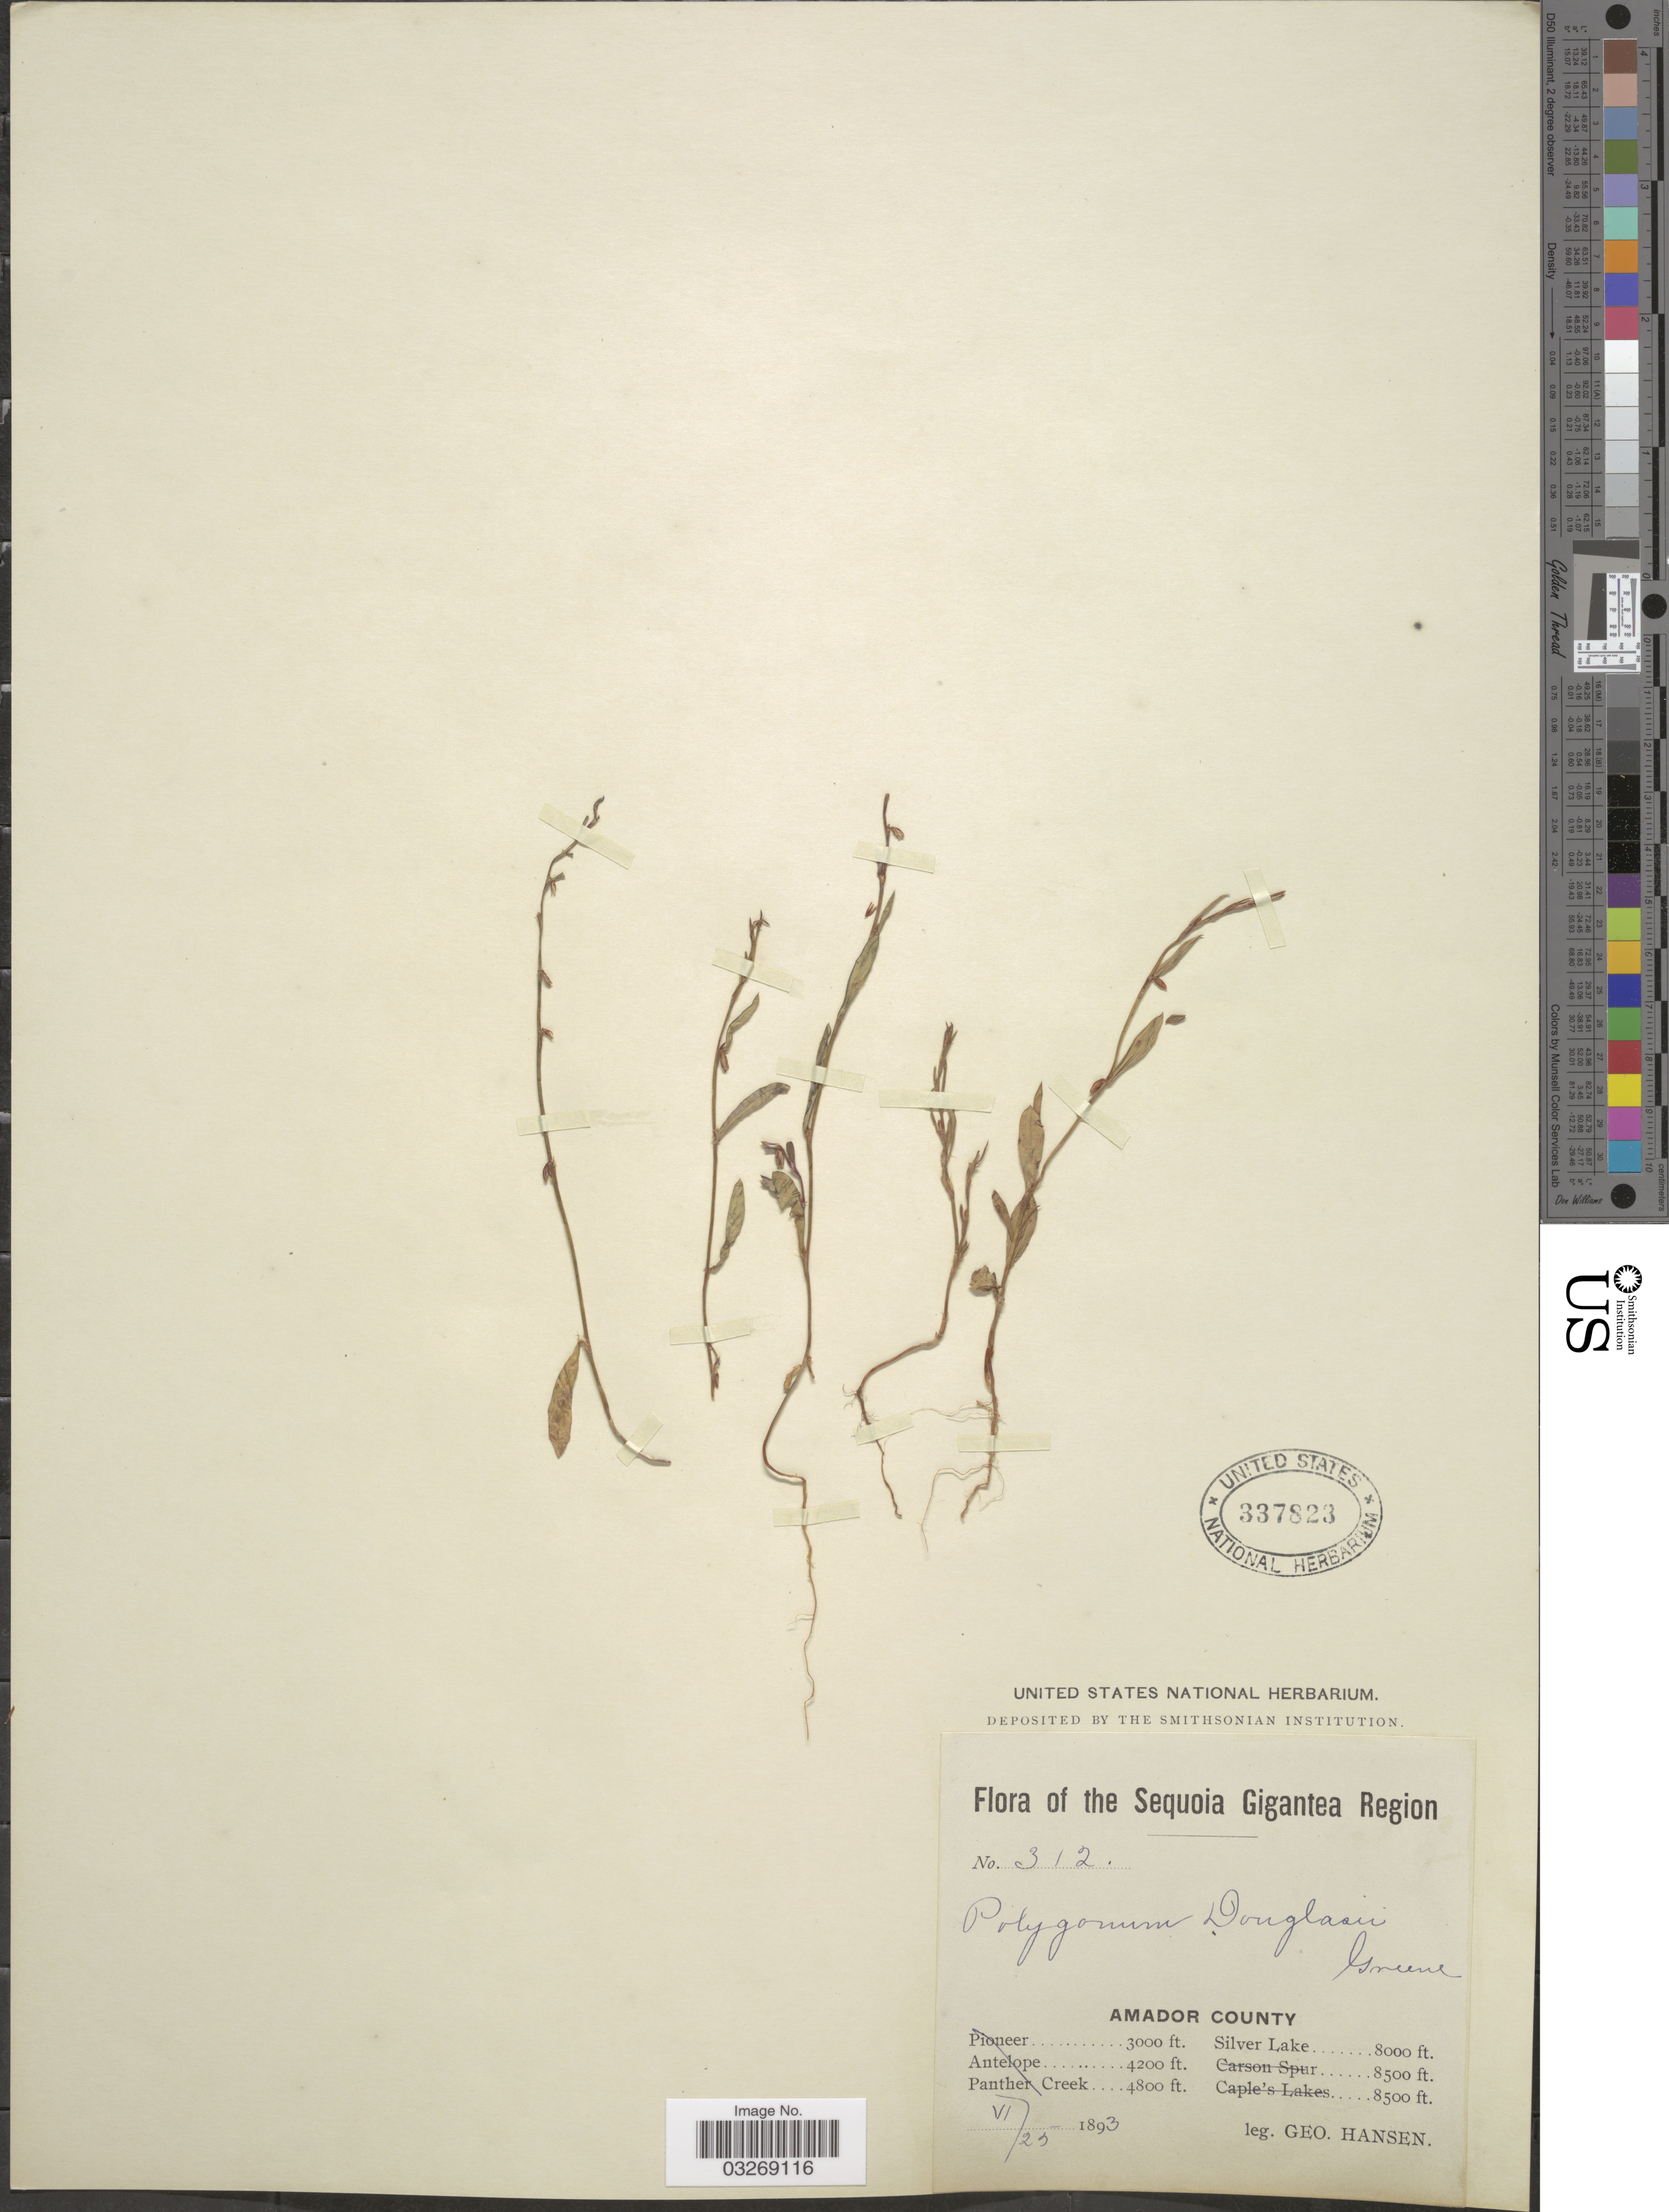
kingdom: Plantae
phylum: Tracheophyta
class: Magnoliopsida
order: Caryophyllales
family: Polygonaceae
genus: Polygonum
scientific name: Polygonum douglasii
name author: Greene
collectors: G. Hansen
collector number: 312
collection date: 1893-06-25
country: United States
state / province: California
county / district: Amador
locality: The Sequoia Gigantea Region. Amador County. Silver Lake.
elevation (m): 2438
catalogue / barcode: US 337823